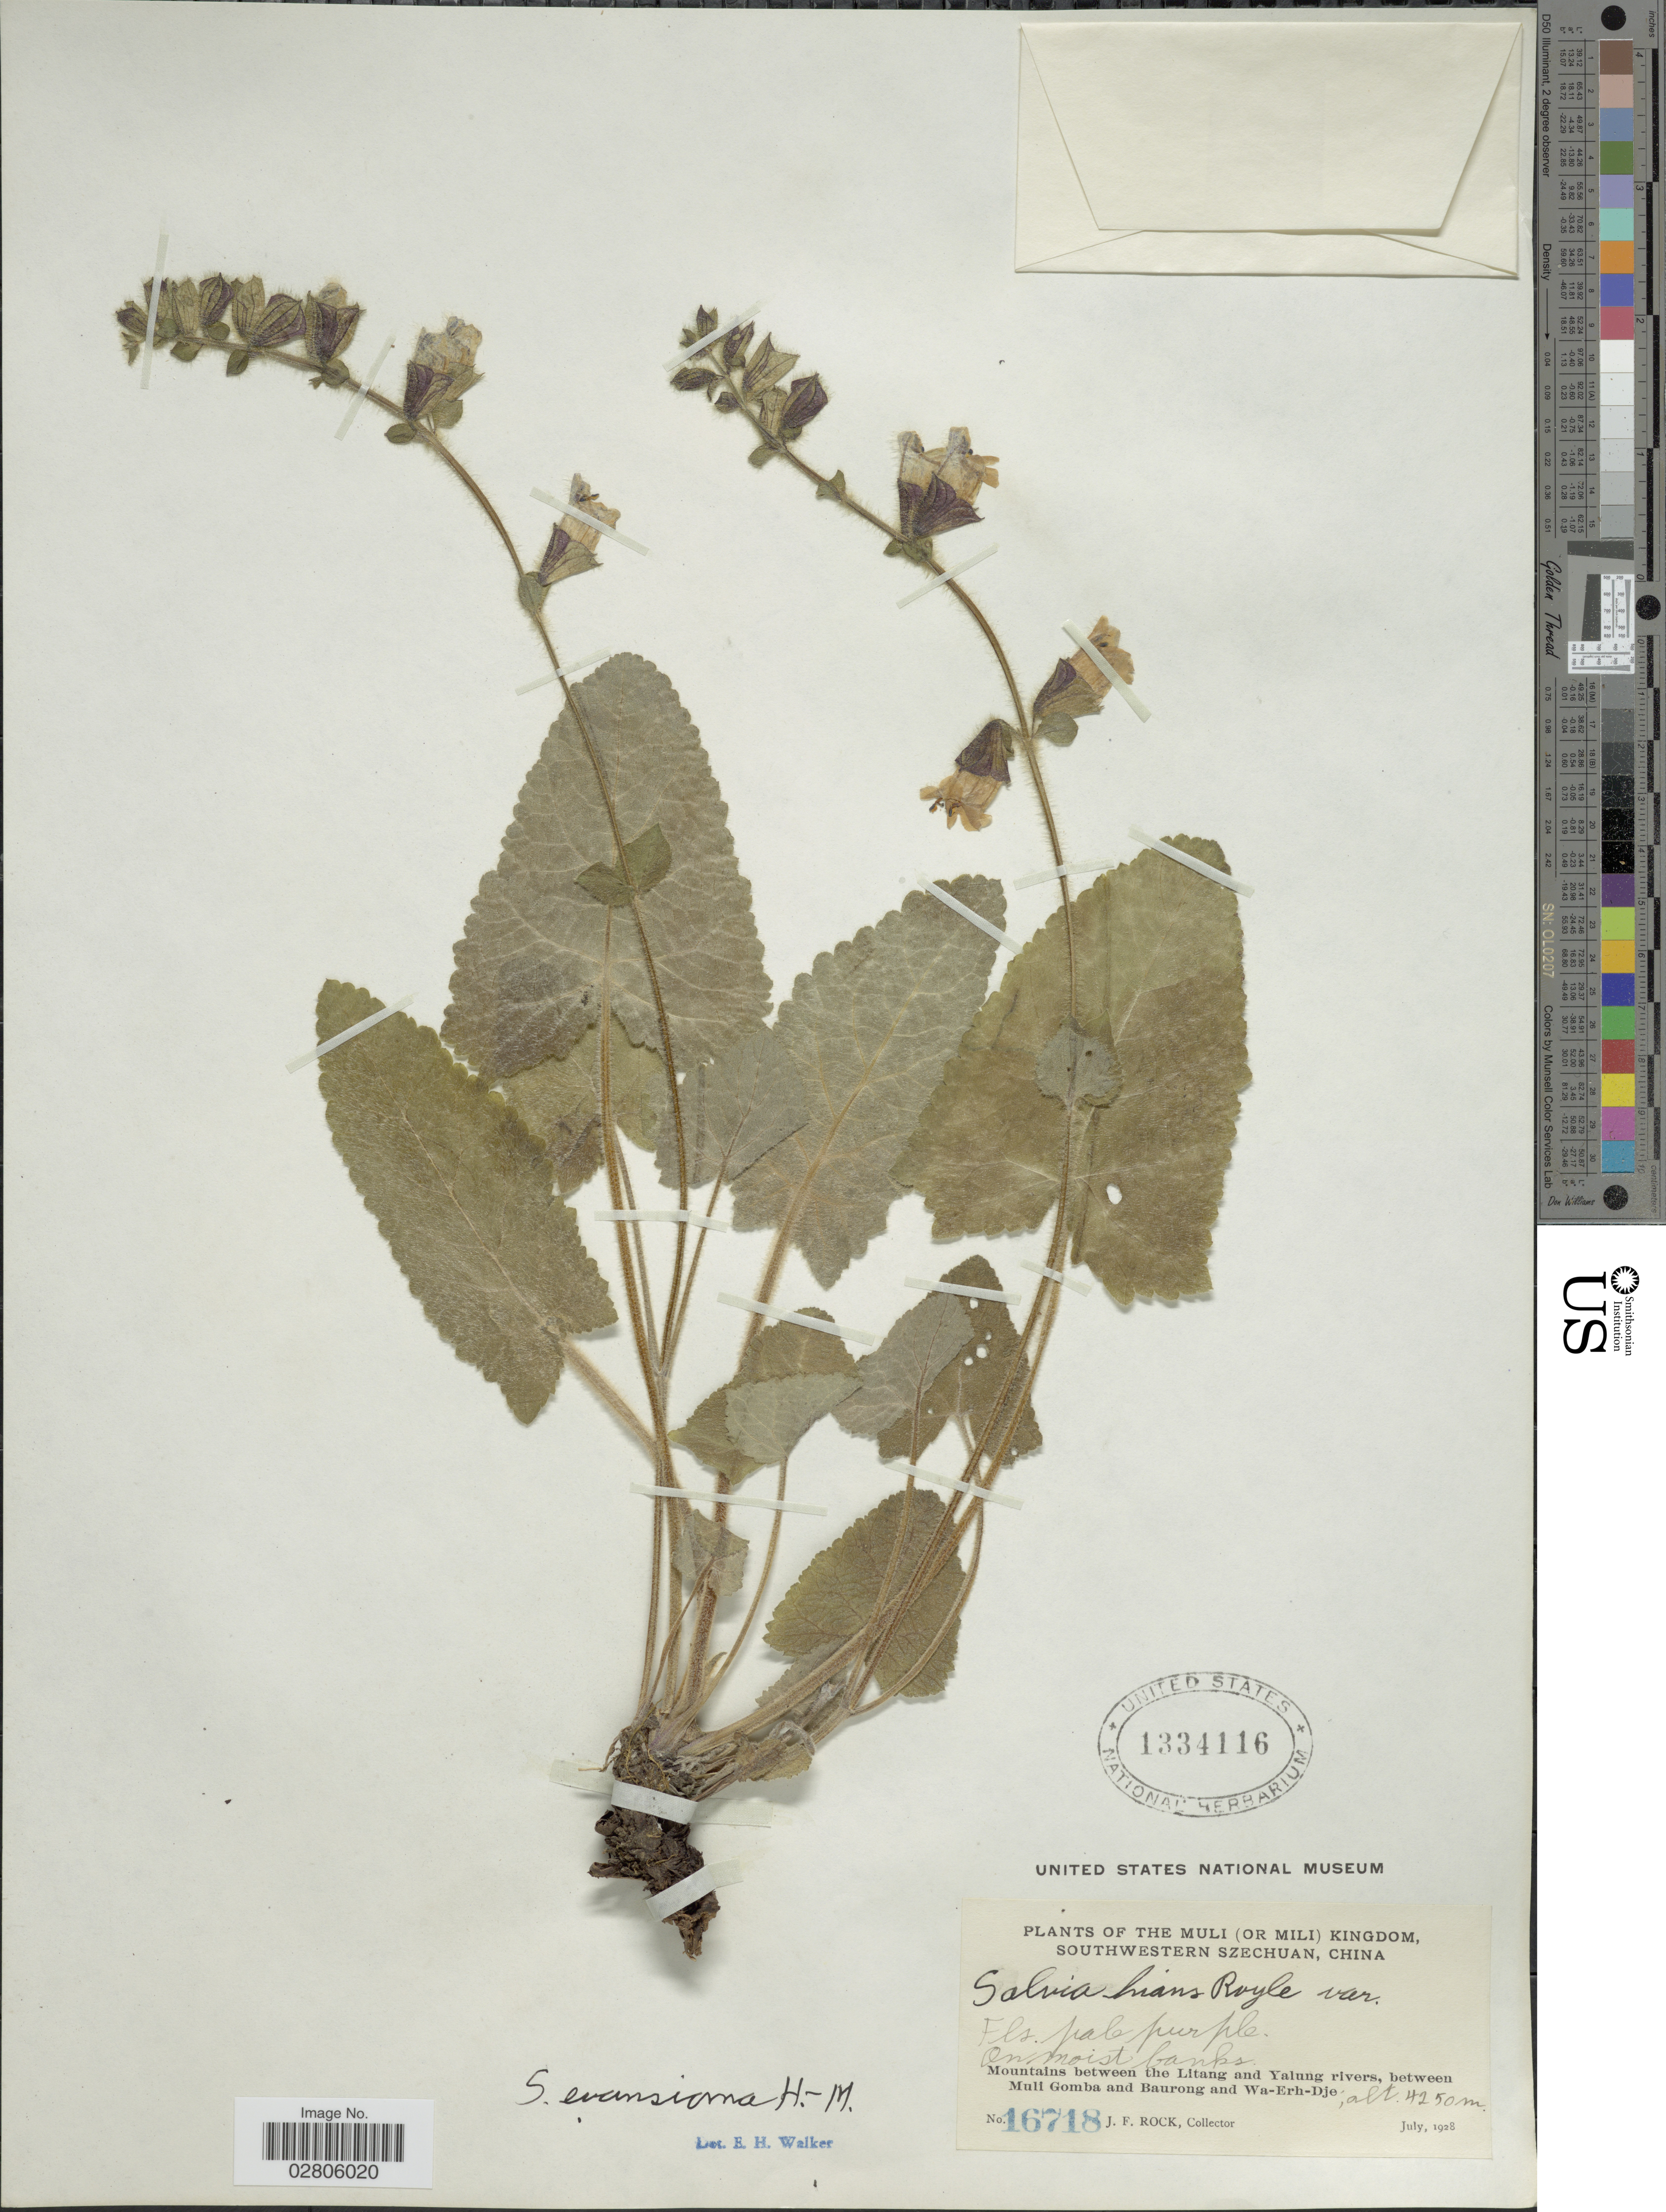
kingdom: Plantae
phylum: Tracheophyta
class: Magnoliopsida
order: Lamiales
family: Lamiaceae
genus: Salvia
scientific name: Salvia evansiana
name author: Hand.-Mazz.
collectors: J. Rock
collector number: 16718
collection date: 1928-07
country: China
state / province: Sichuan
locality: The Muli (or Mili) Kingdom, Southwestern Szechuan, Mountains between the Litang and Yalung rivers, between Muli Gomba and Baurong and Wa-Erh-Dje.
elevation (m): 4250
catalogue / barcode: US 1334116